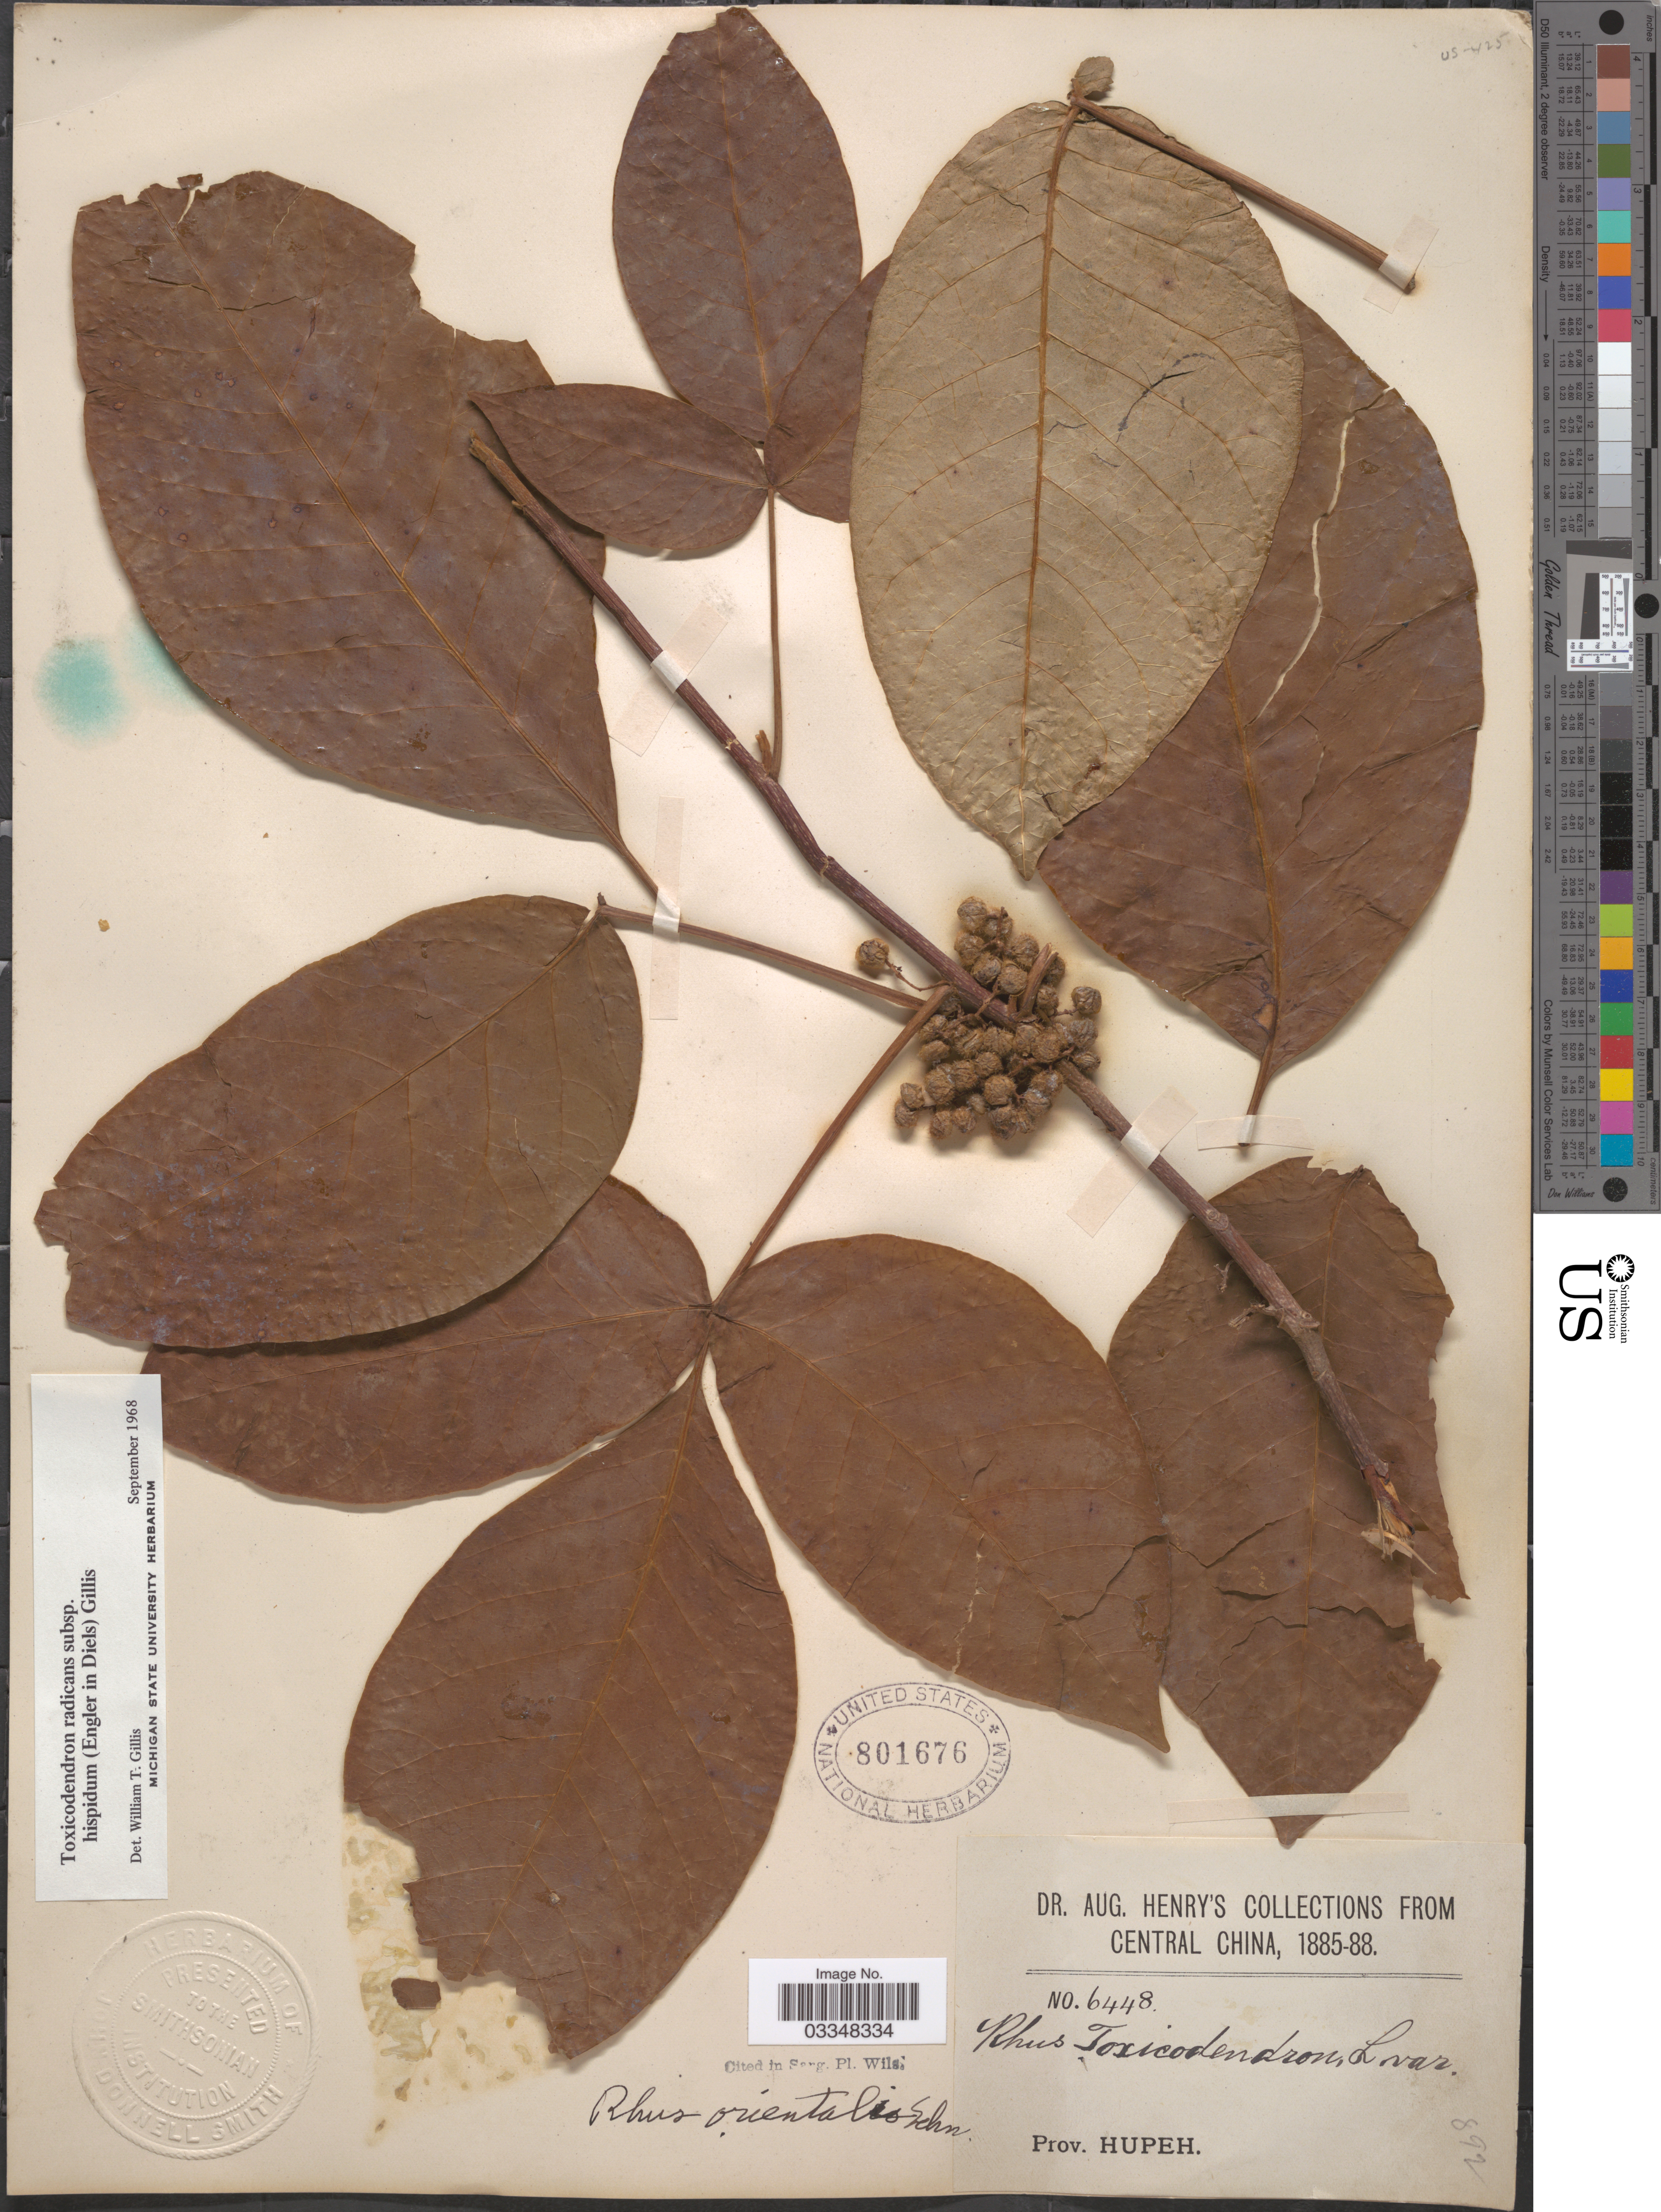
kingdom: Plantae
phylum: Tracheophyta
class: Magnoliopsida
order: Sapindales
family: Anacardiaceae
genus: Toxicodendron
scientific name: Toxicodendron orientale subsp. hispidum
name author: (Engl.) Yonek.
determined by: Mitchell, John D.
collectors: A. Henry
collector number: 6448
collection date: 1885/1888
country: China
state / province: Hubei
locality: Central China. Prov. Hupeh.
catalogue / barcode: US 801676